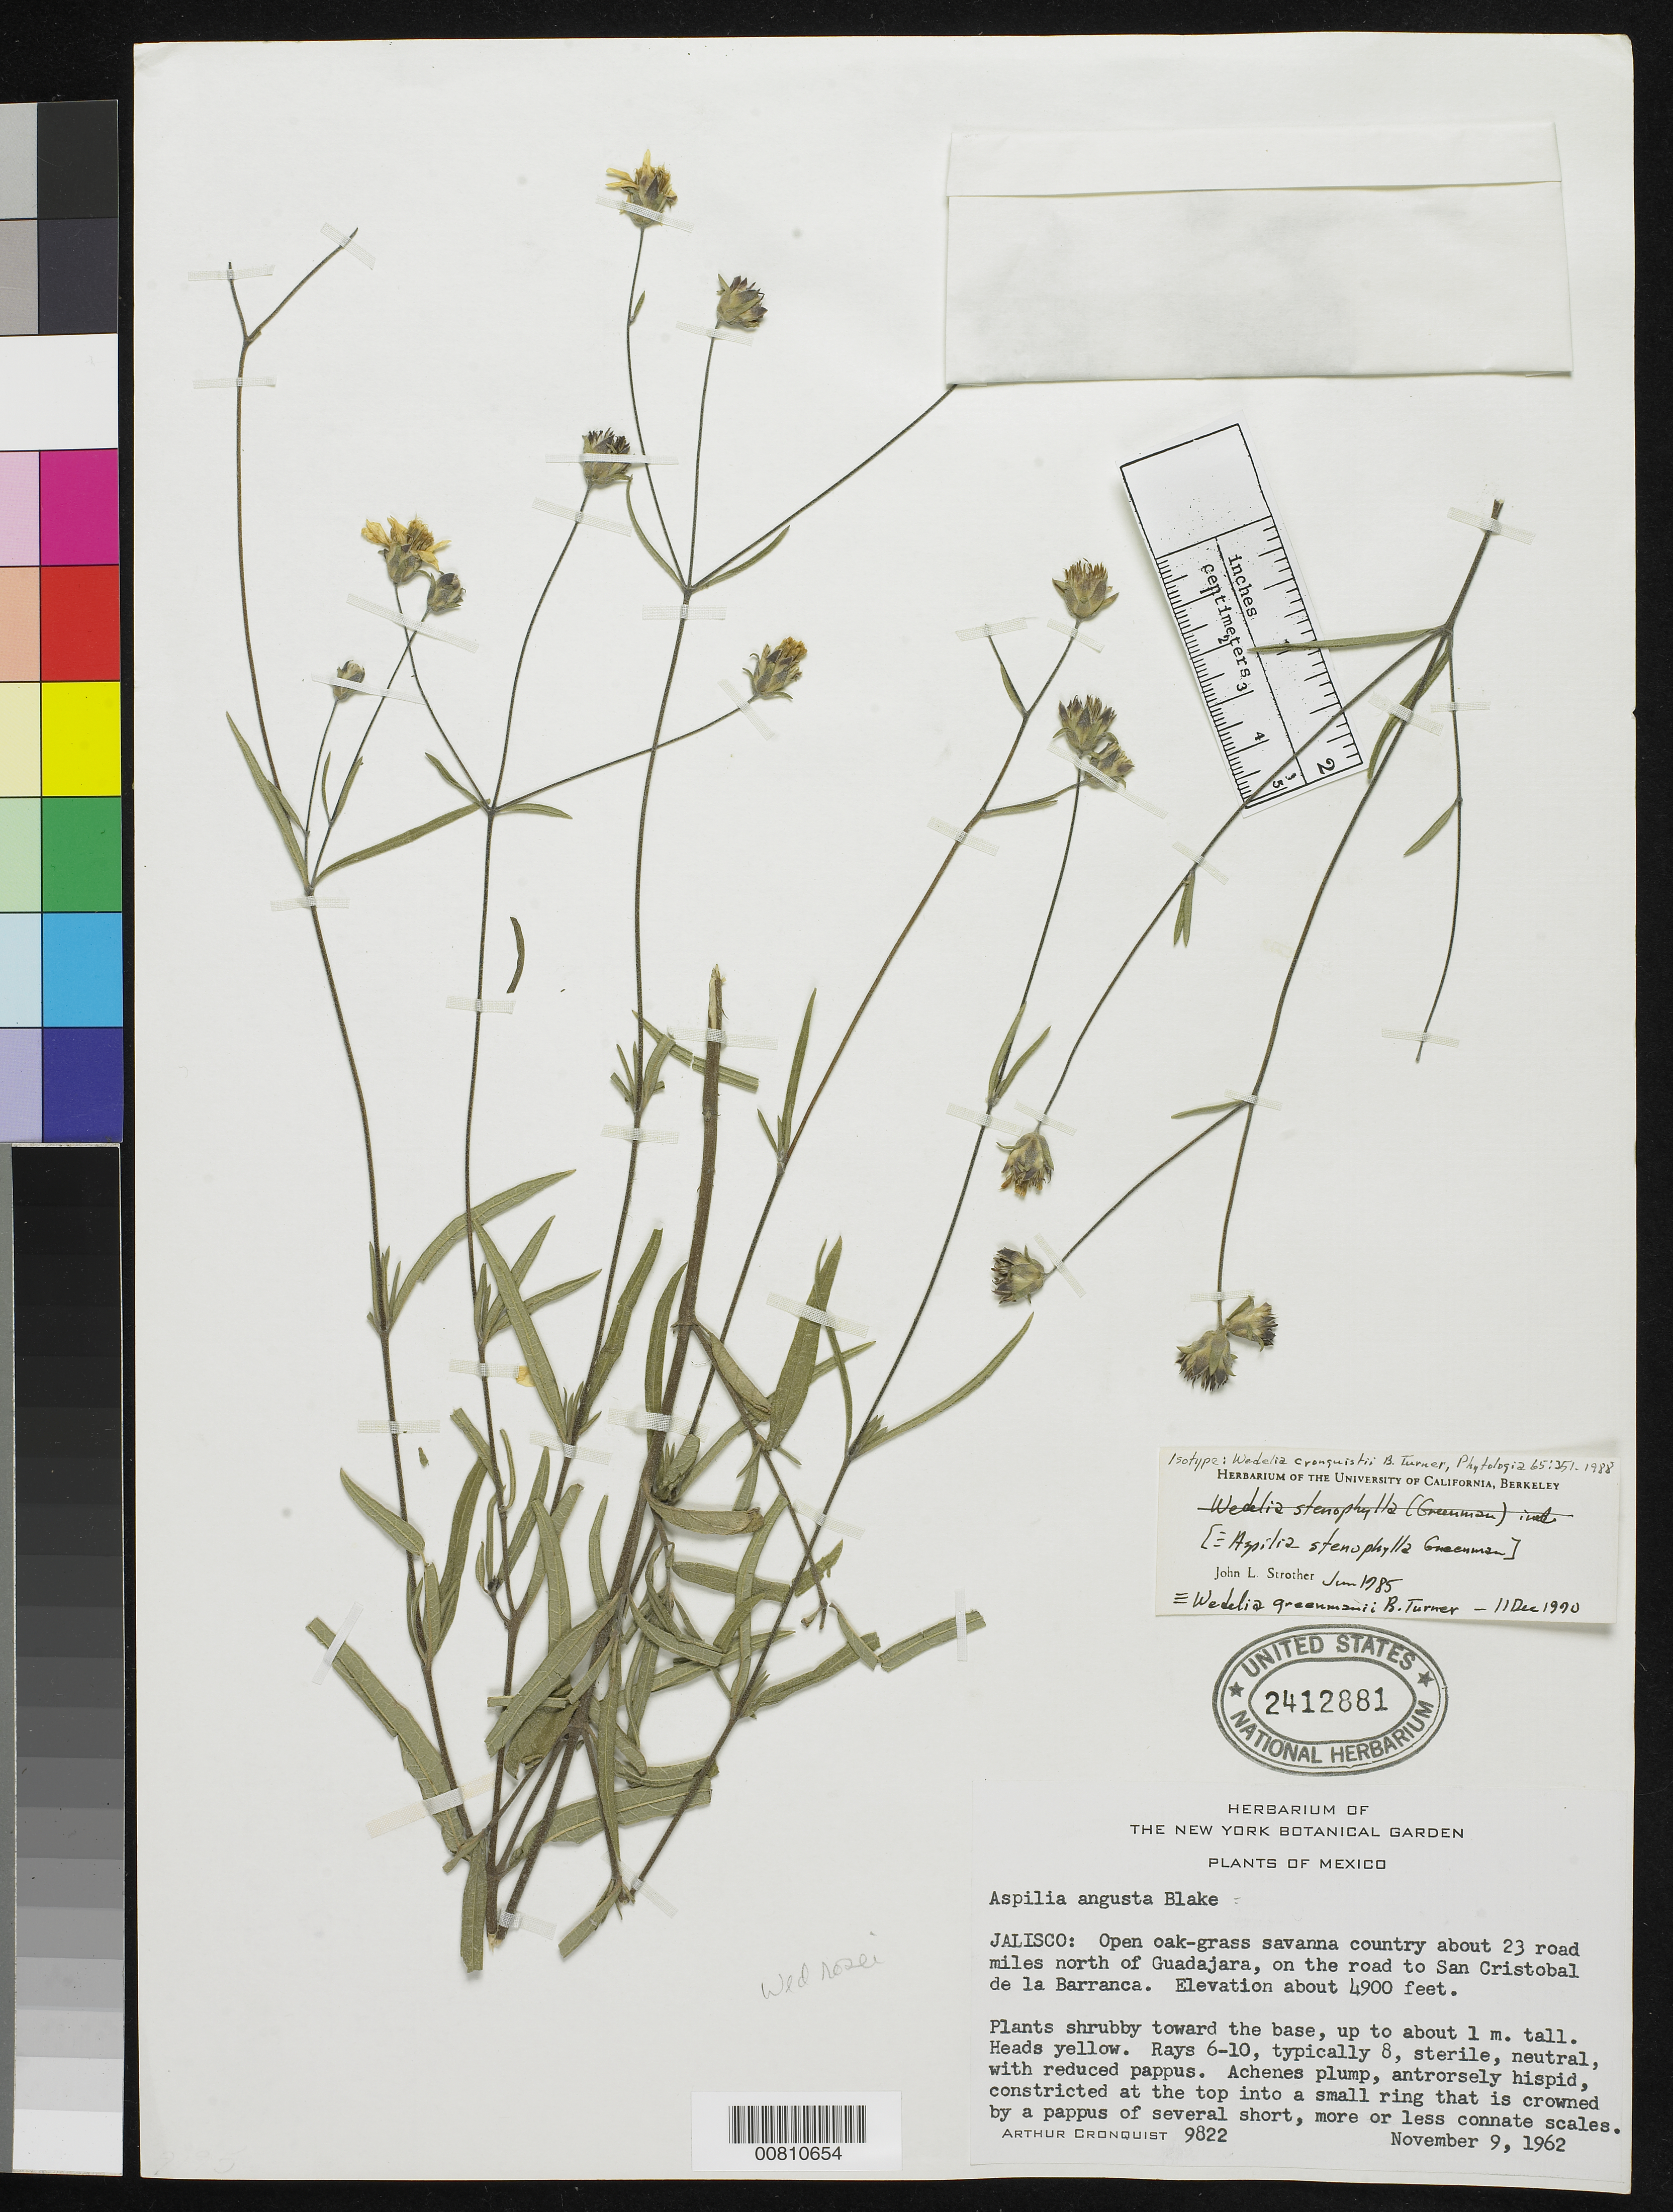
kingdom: Plantae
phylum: Tracheophyta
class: Magnoliopsida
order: Asterales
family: Asteraceae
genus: Wedelia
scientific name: Wedelia cronquistii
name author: B.L. Turner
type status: Isotype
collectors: A. J. Cronquist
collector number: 9822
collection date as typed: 09 Nov 1962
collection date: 1962-11-09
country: Mexico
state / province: Jalisco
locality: Jalisco: open oak-grass savanna country about 23 road miles north of Guadajara, on the road to San Cristobal de la Barranca.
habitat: Open oak-grass savanna country.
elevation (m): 1494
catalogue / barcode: US 2412881